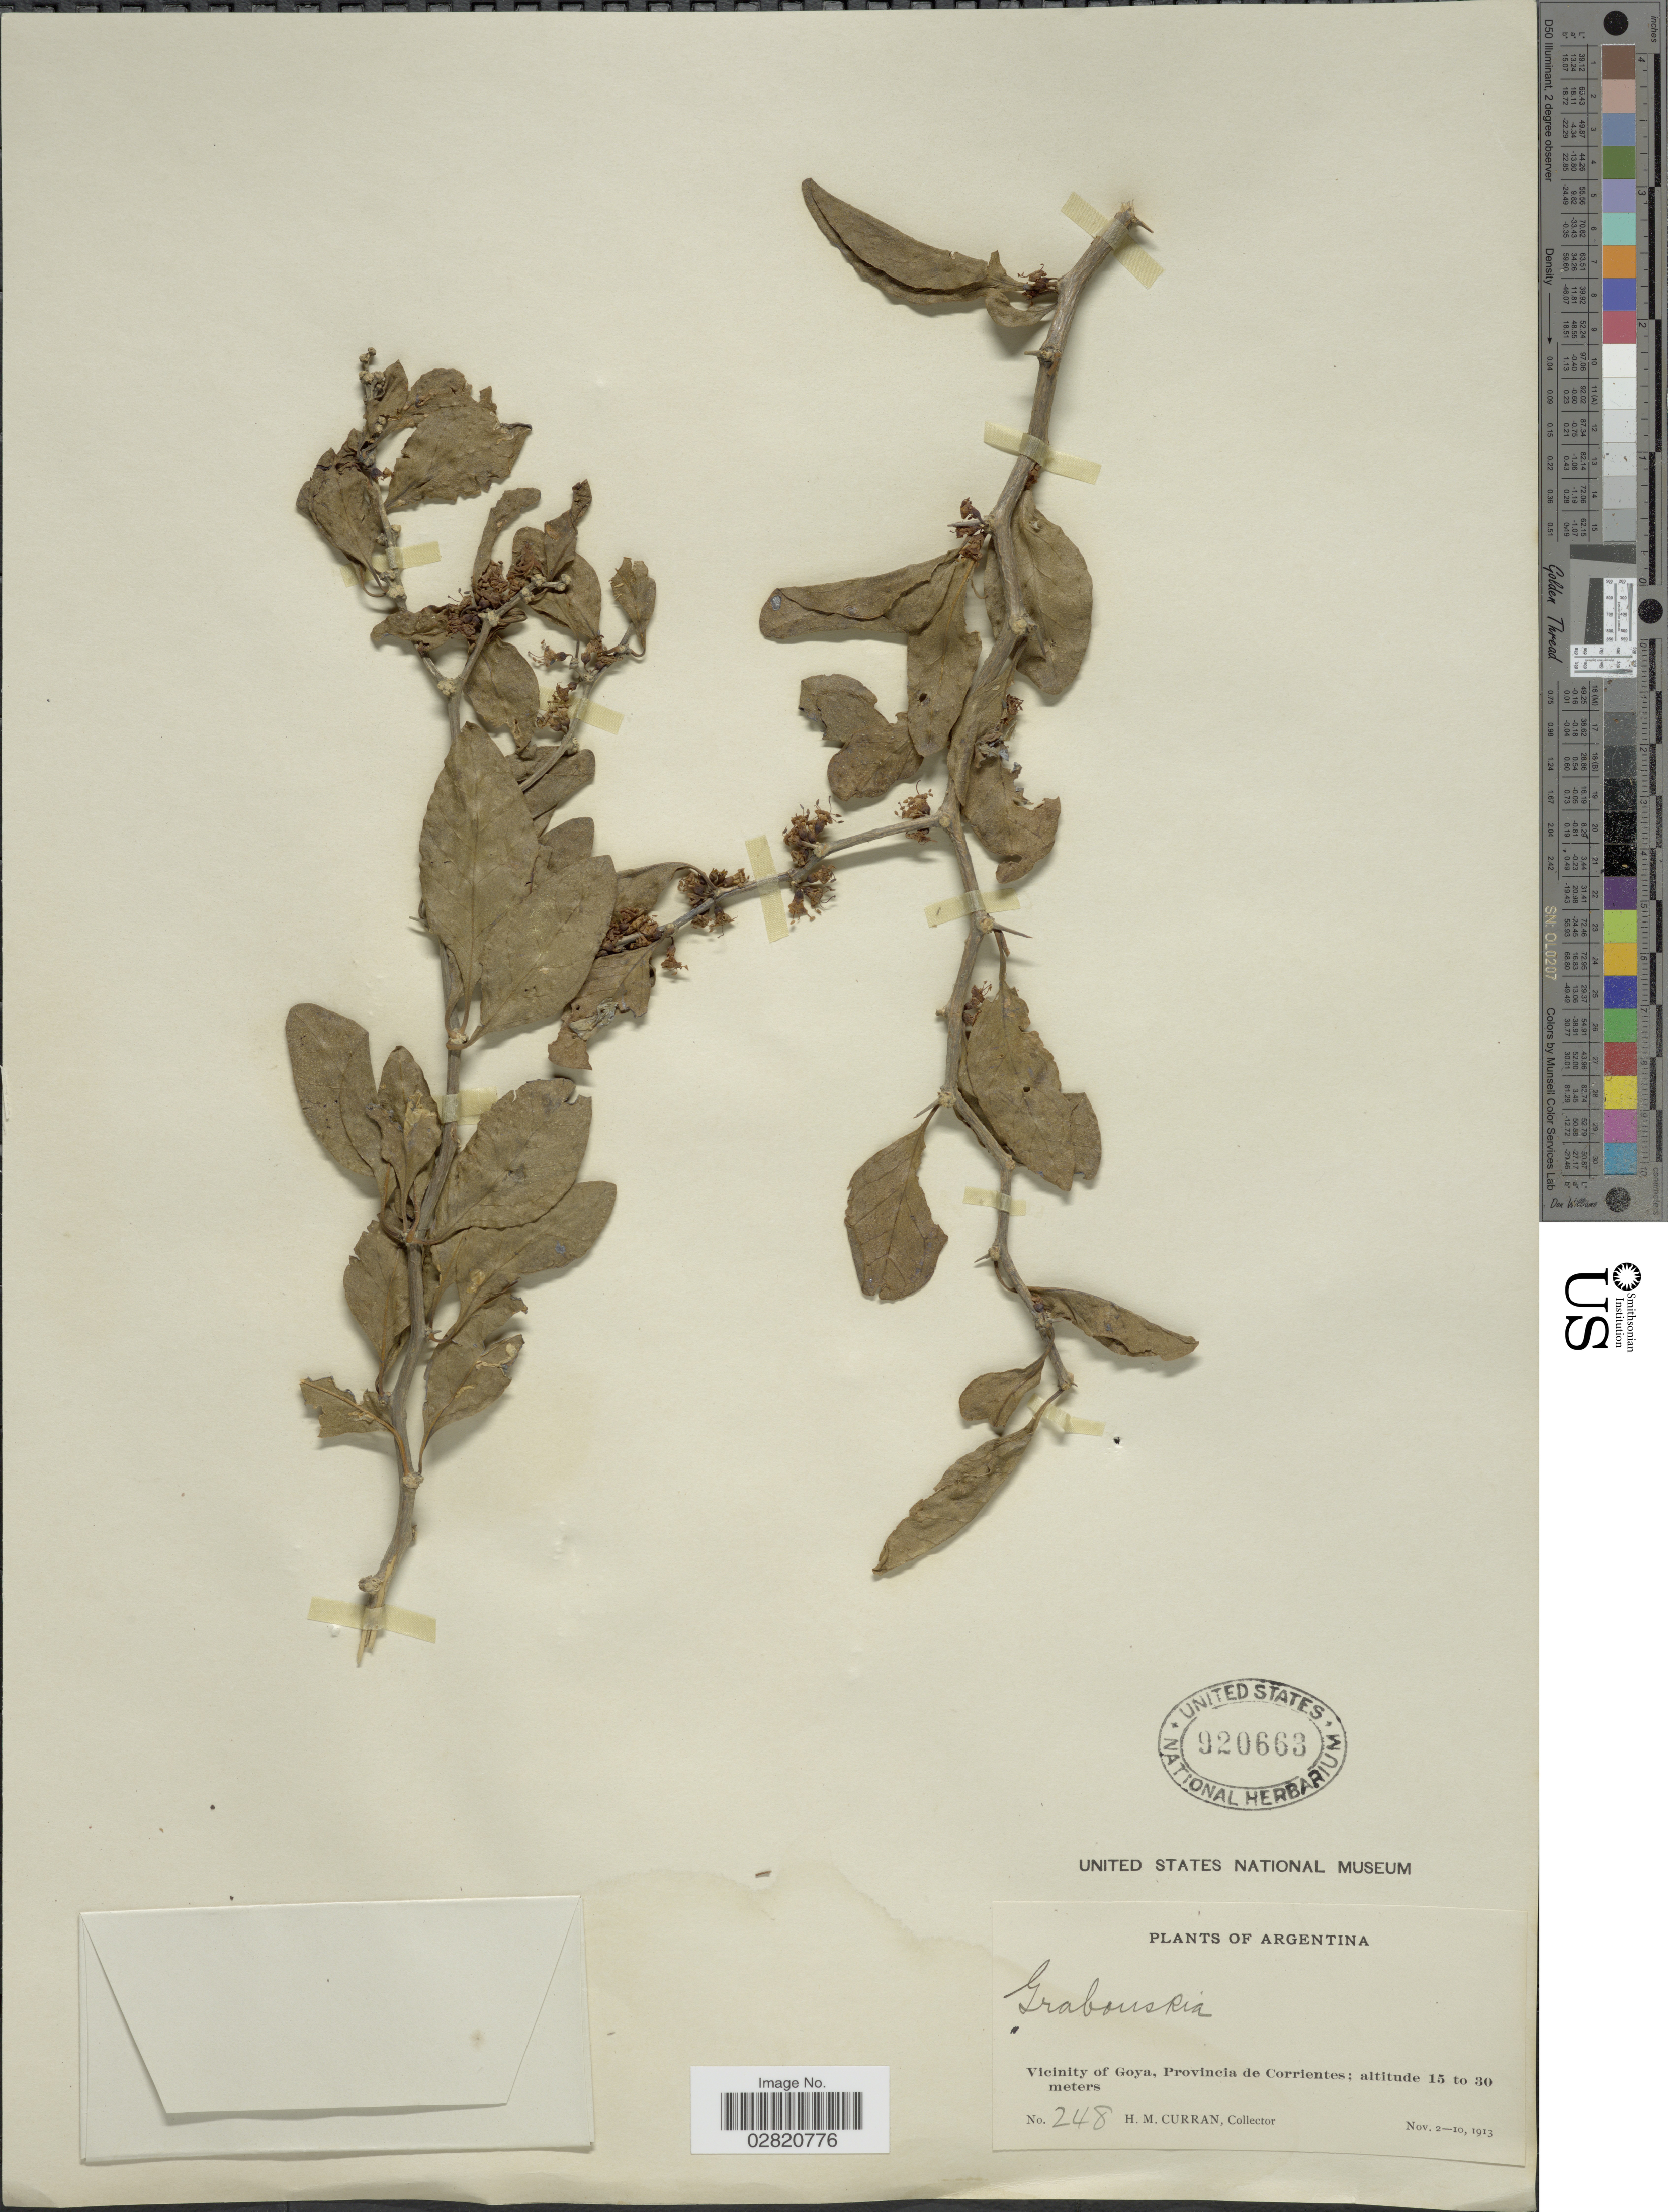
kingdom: Plantae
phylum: Tracheophyta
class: Magnoliopsida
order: Solanales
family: Solanaceae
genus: Grabowskia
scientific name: Grabowskia sp.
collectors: H. M. Curran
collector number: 248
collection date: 1913-11-02/1913-11-10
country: Argentina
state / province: Corrientes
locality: Vicinity of Goya.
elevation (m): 15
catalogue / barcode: US 920663